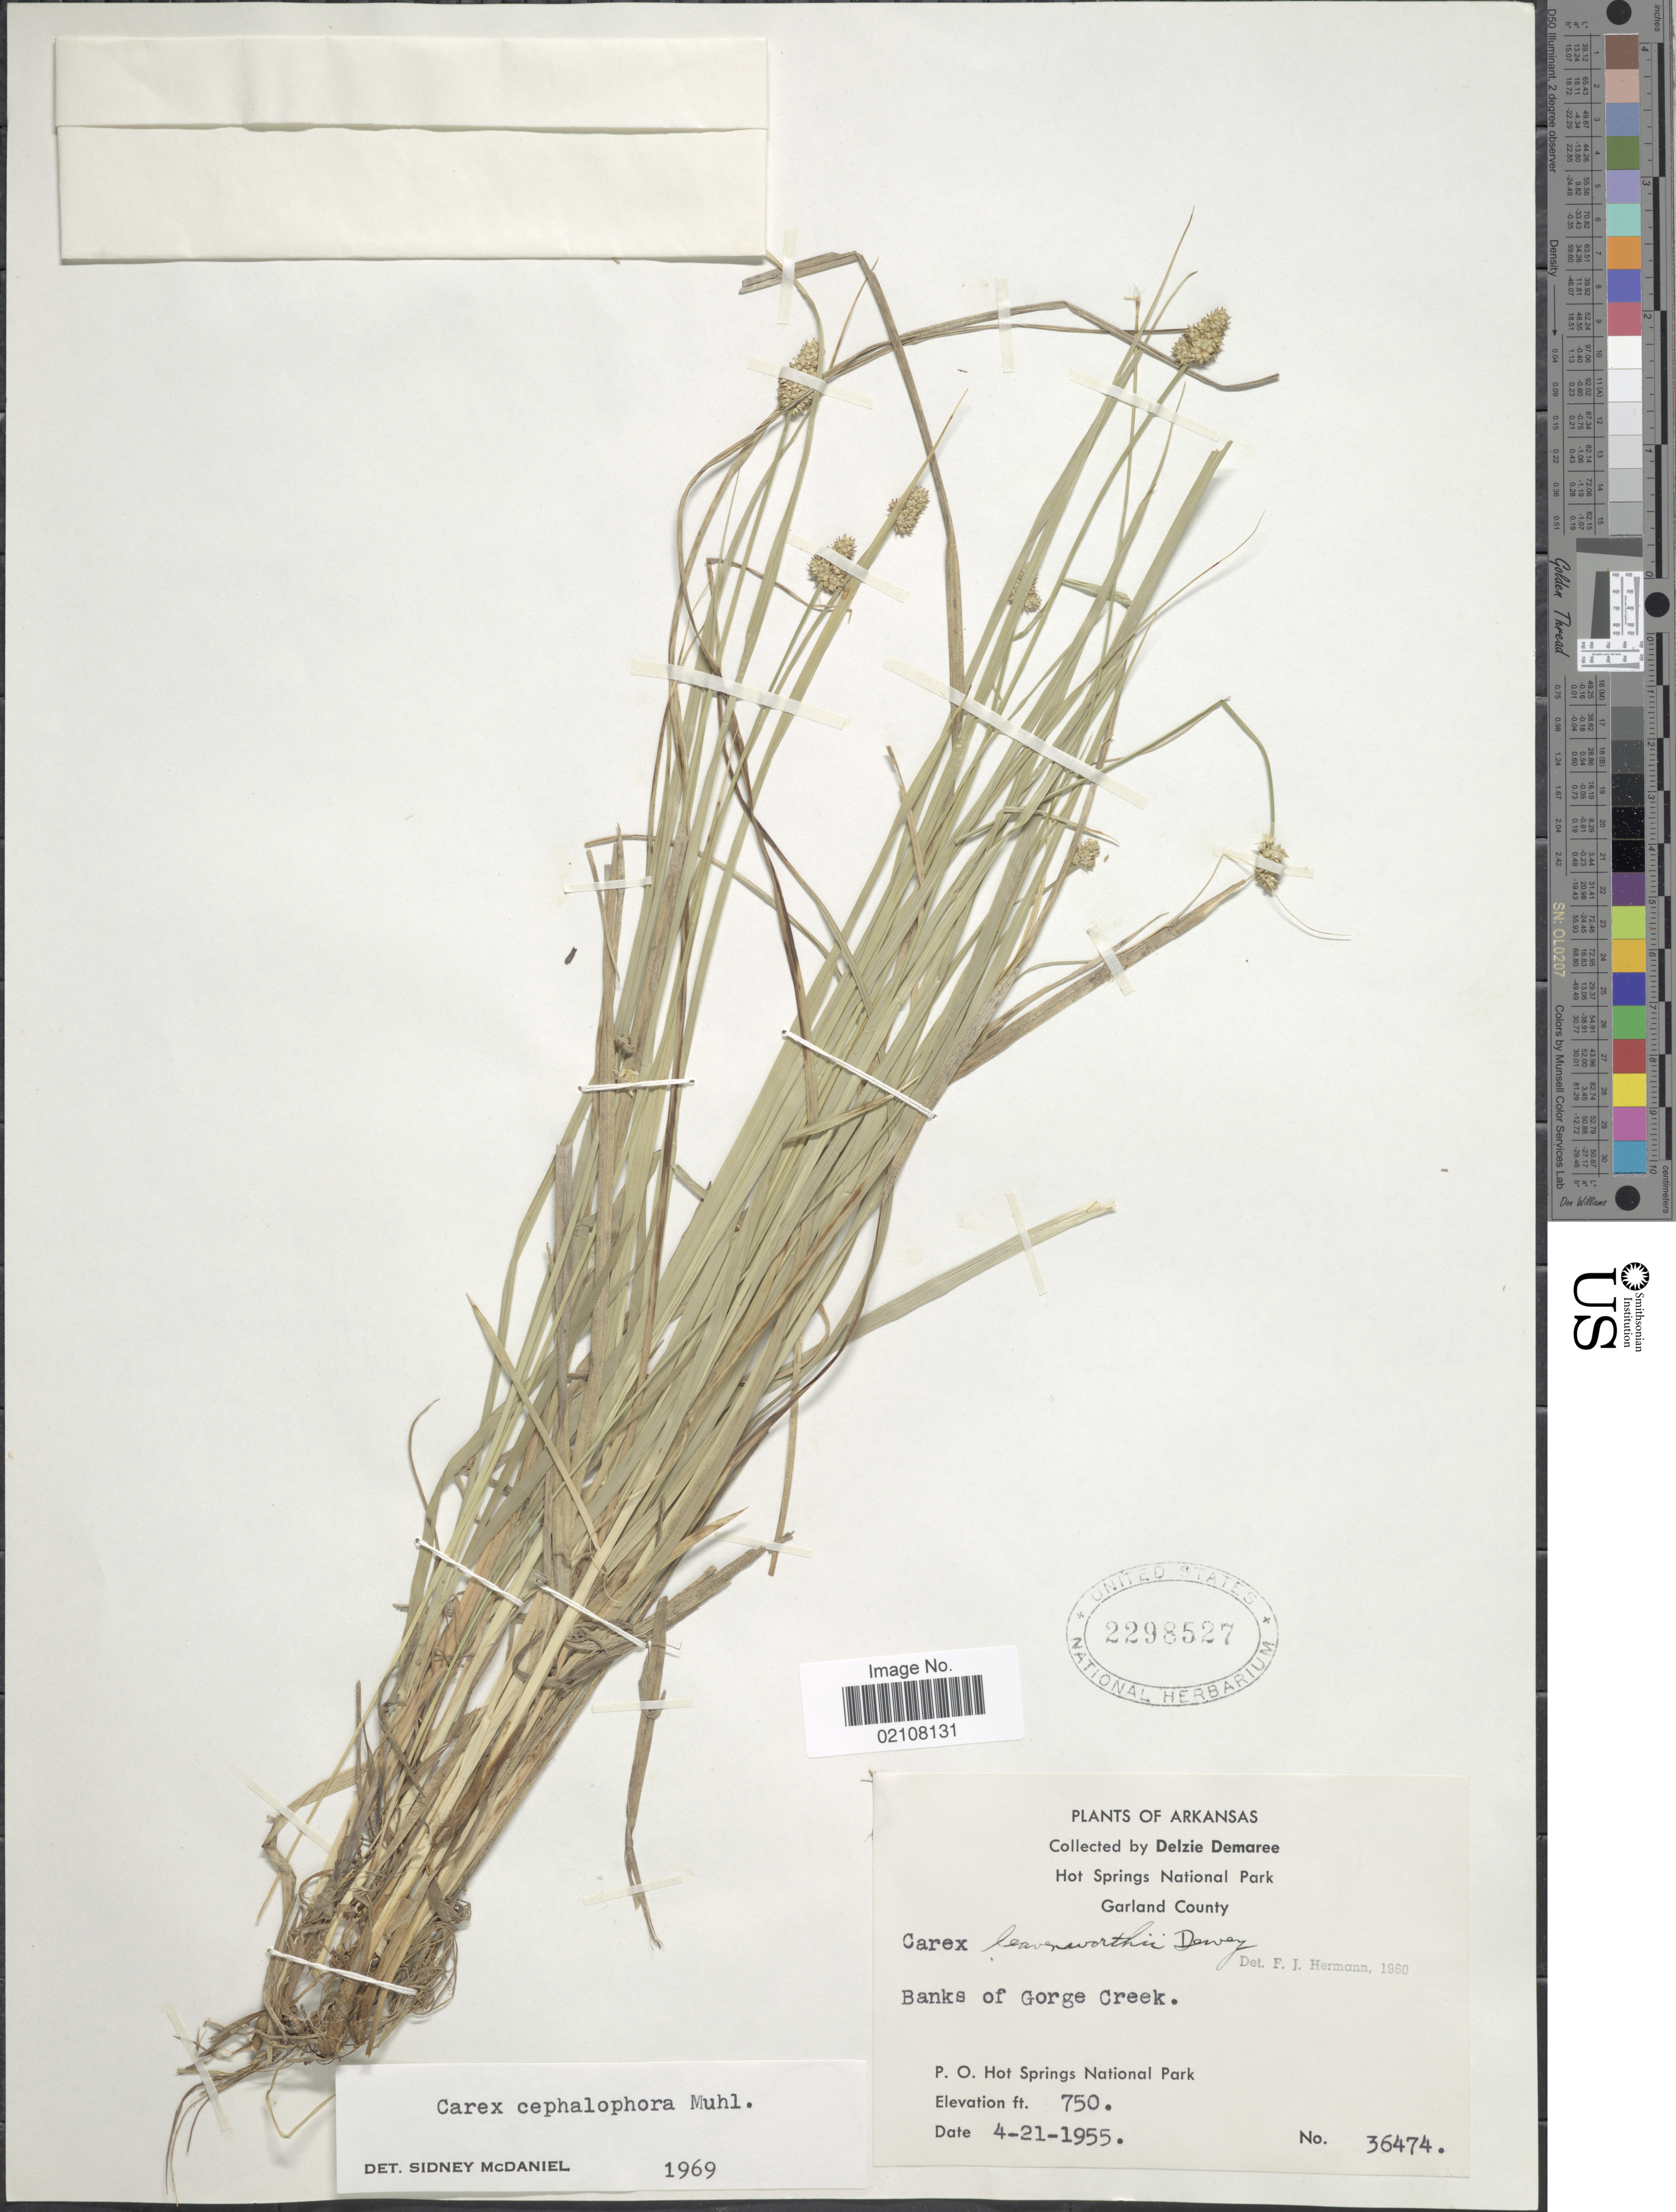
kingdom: Plantae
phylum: Tracheophyta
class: Liliopsida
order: Poales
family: Cyperaceae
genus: Carex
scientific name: Carex cephalophora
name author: Muhl. ex Willd.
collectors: D. Demaree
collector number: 36474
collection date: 1955-04-21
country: United States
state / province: Arkansas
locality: Hot Springs National Park, Garland County, banks of Gorge Creek, P.O. Hot Springs National Park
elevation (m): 229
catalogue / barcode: US 2298527